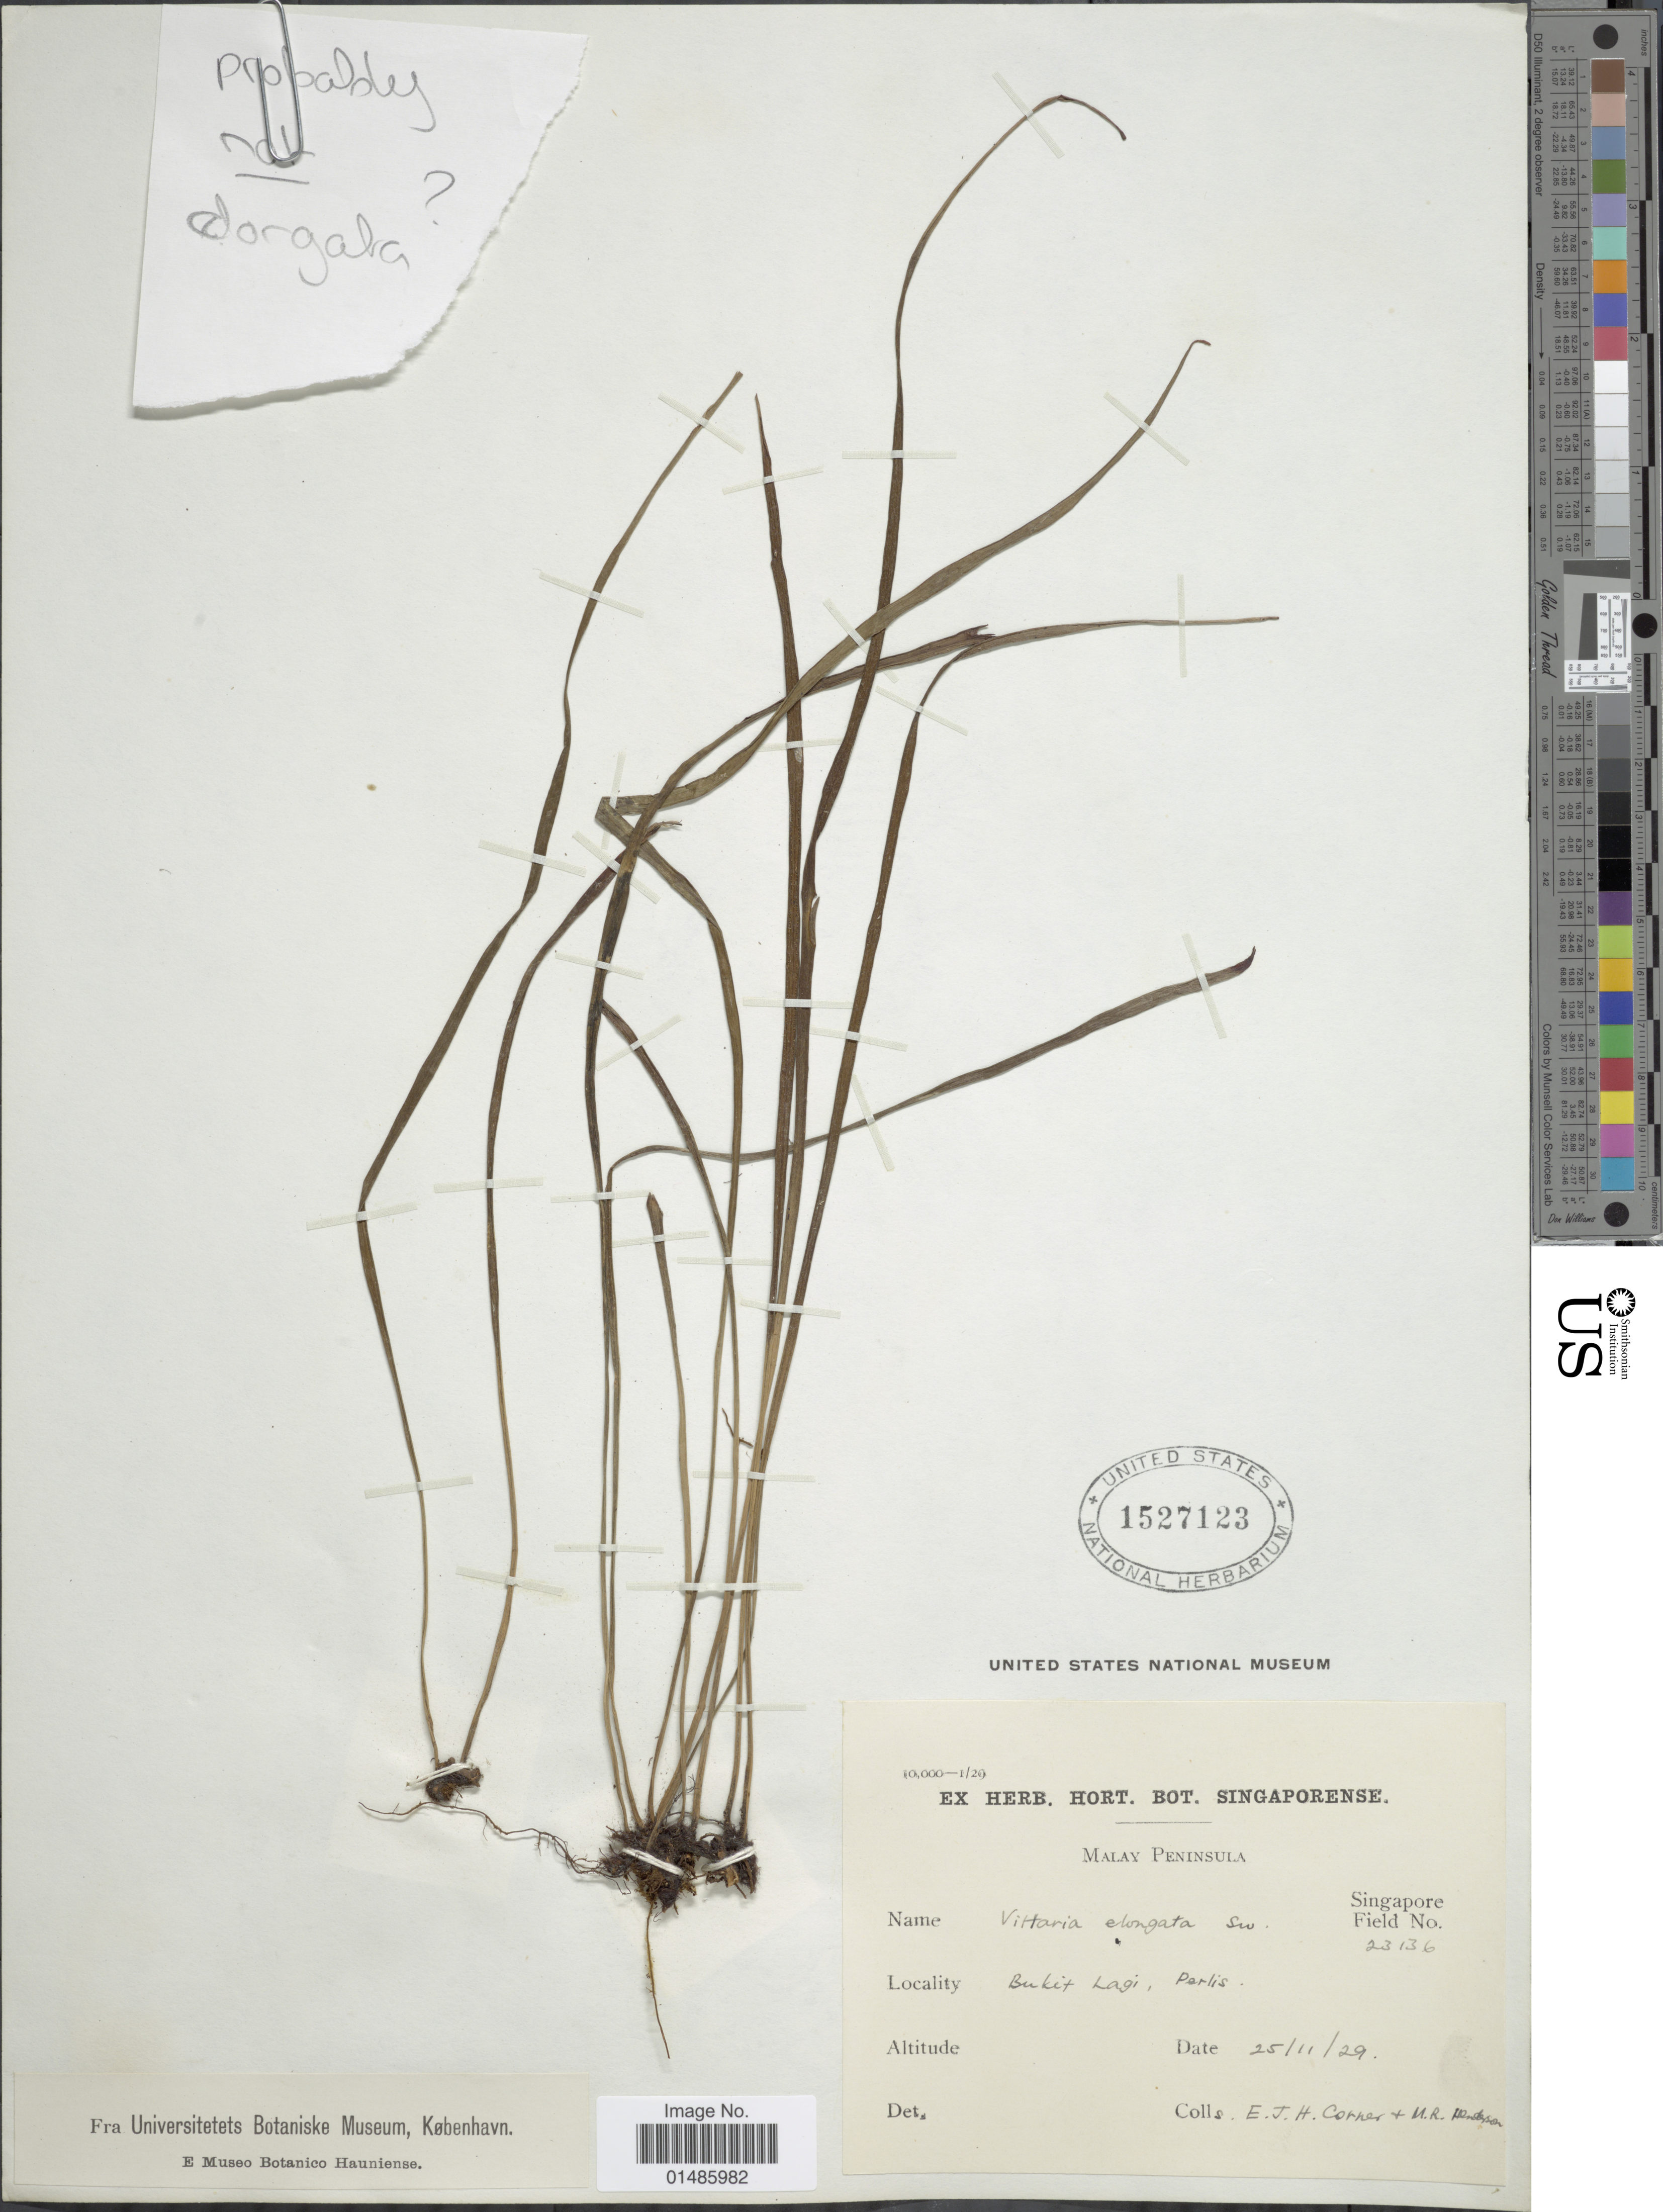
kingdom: Plantae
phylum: Tracheophyta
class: Polypodiopsida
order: Polypodiales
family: Pteridaceae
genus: Haplopteris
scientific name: Haplopteris elongata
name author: (Sw.) Crane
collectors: E. Corner & M. Henderson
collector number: Singapore Field 23136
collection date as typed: Transcribed d/m/y: 25/11/29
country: Malaysia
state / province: Perlis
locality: Malay Peninsula. Bukit Lagi.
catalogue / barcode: US 1527123